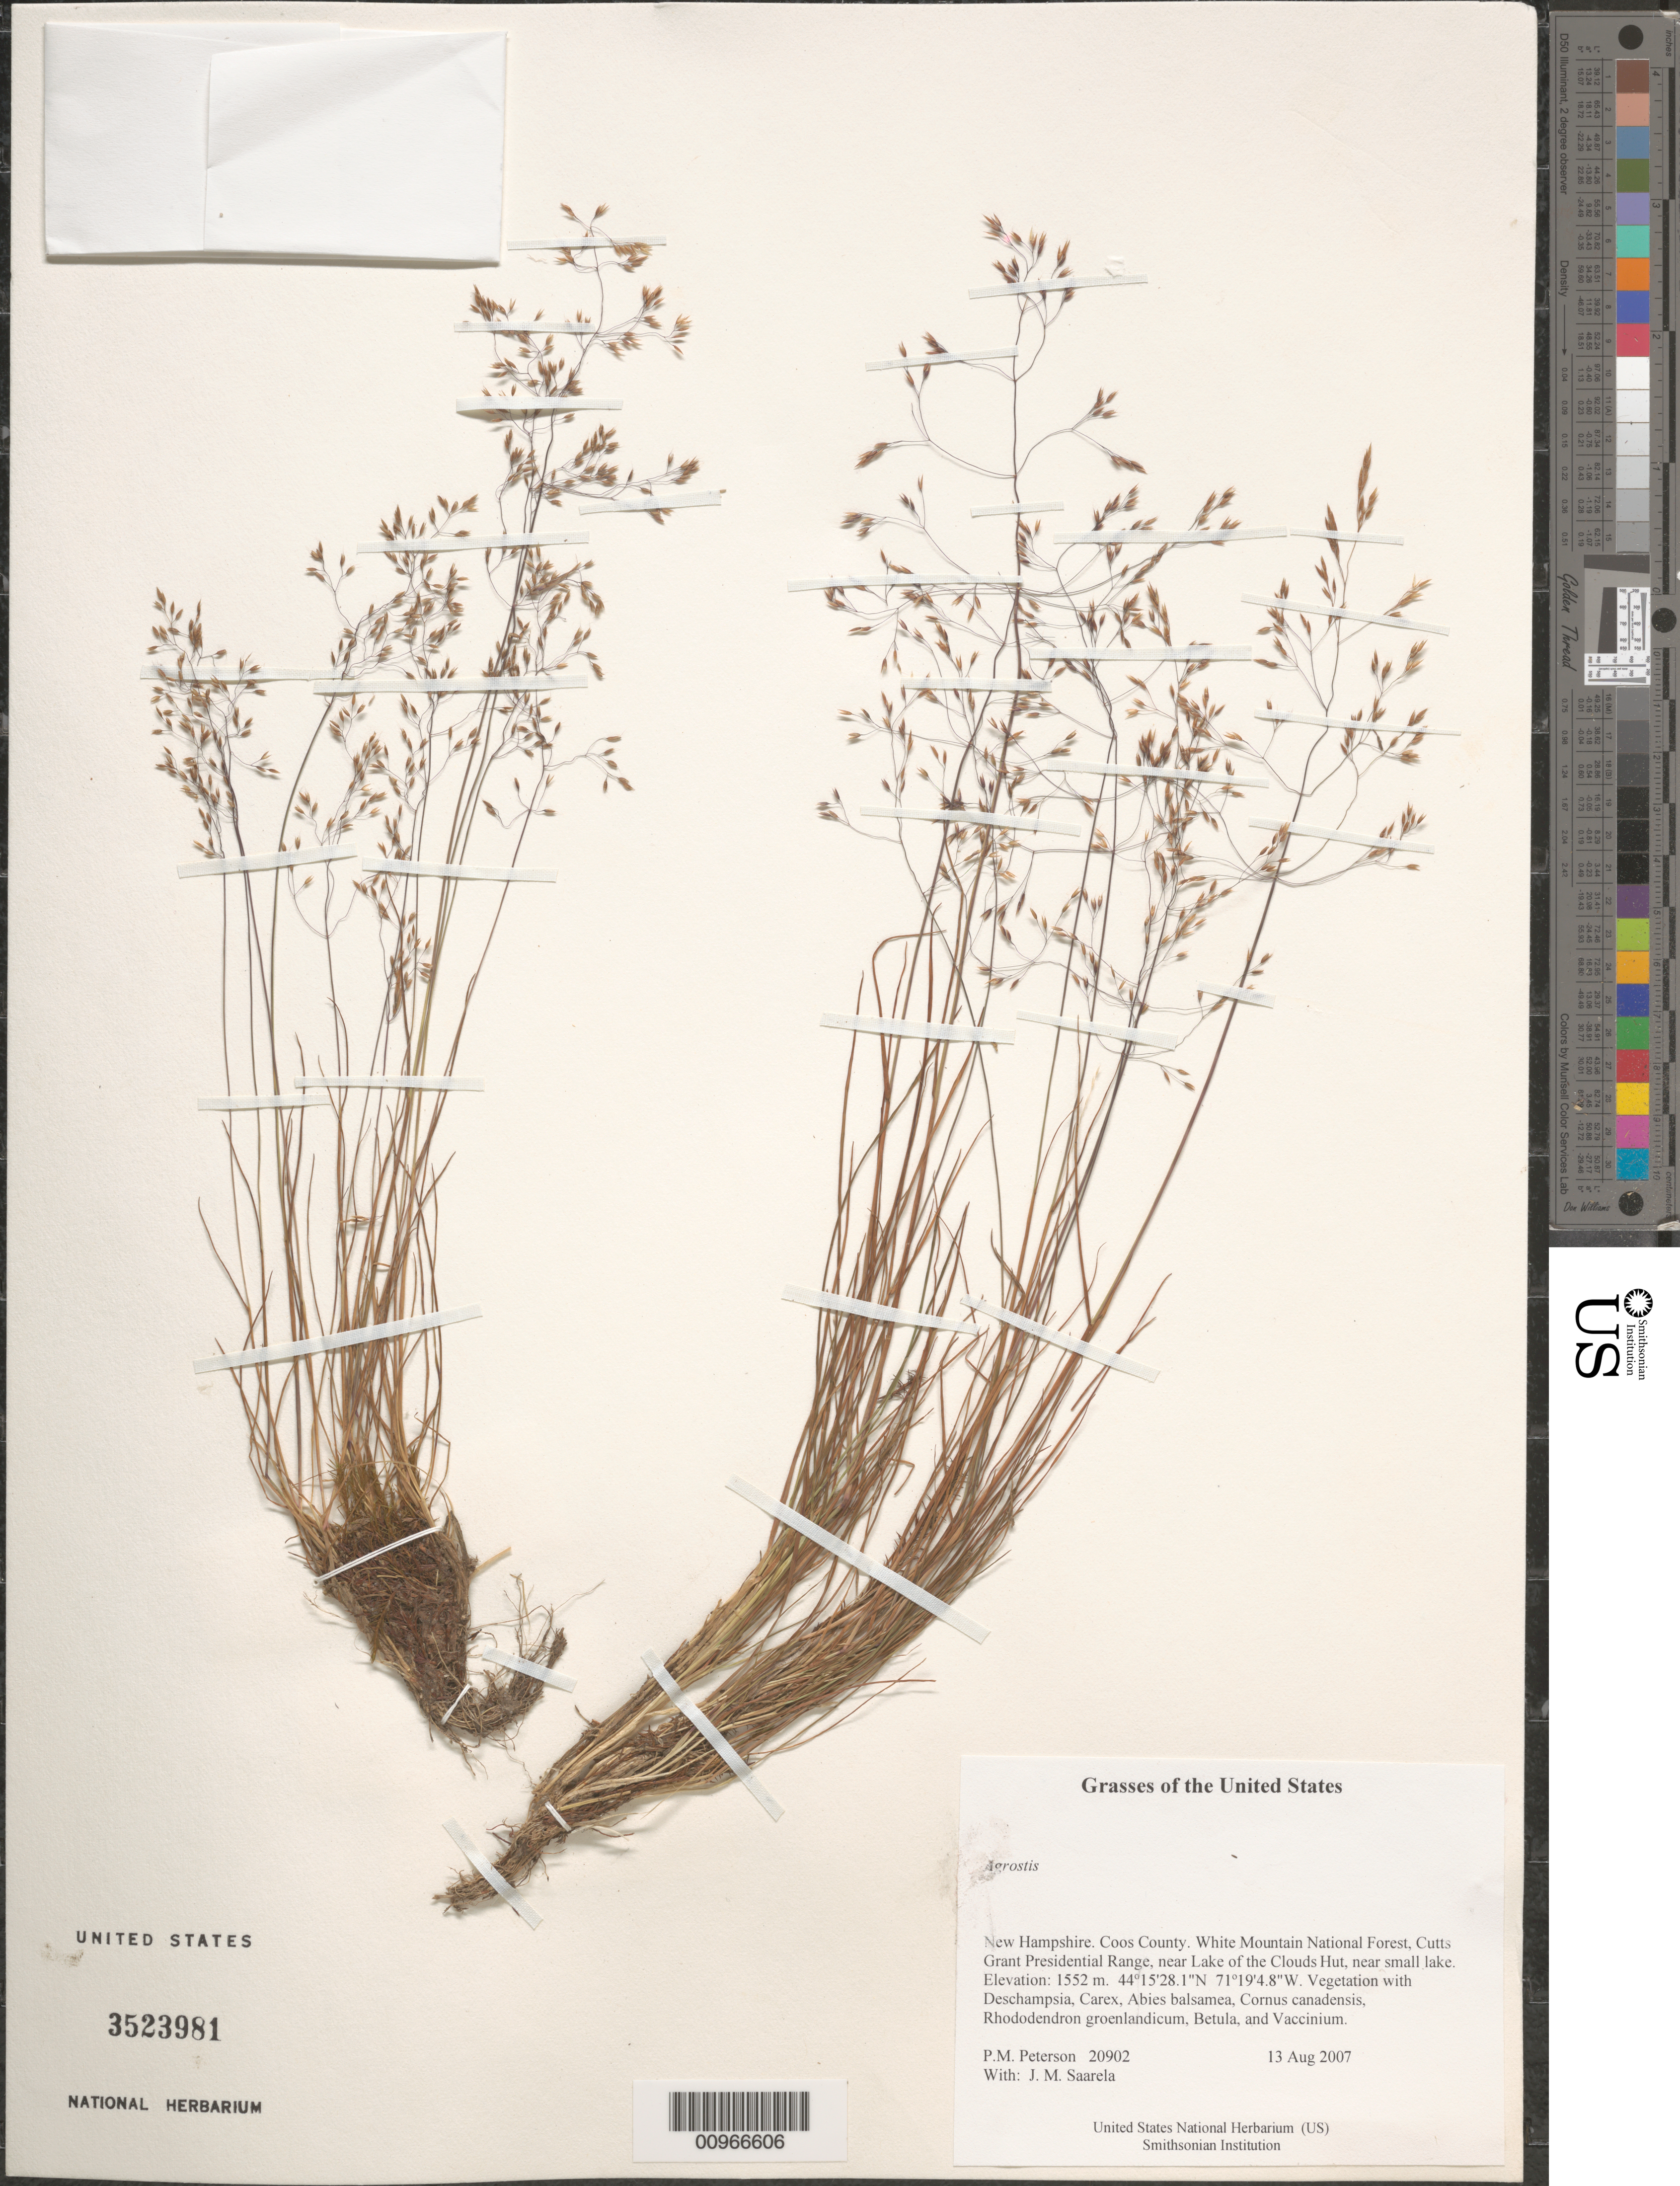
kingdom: Plantae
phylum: Tracheophyta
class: Liliopsida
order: Poales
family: Poaceae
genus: Agrostis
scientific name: Agrostis mertensii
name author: Trin.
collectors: P. M. Peterson & J. Saarela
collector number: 20902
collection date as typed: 13 Aug 2007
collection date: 2007-08-13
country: United States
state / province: New Hampshire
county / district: Coos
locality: White Mountain National Forest, Cutts Grant Presidential Range, near Lake of the Clouds Hut, near small lake.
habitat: Vegetation with Deschampsia, Carex, Abies balsamea, Cornus canadensis, Rhododendron groenlandicum, Betula, and Vaccinium.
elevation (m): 1552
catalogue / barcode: US 3523981